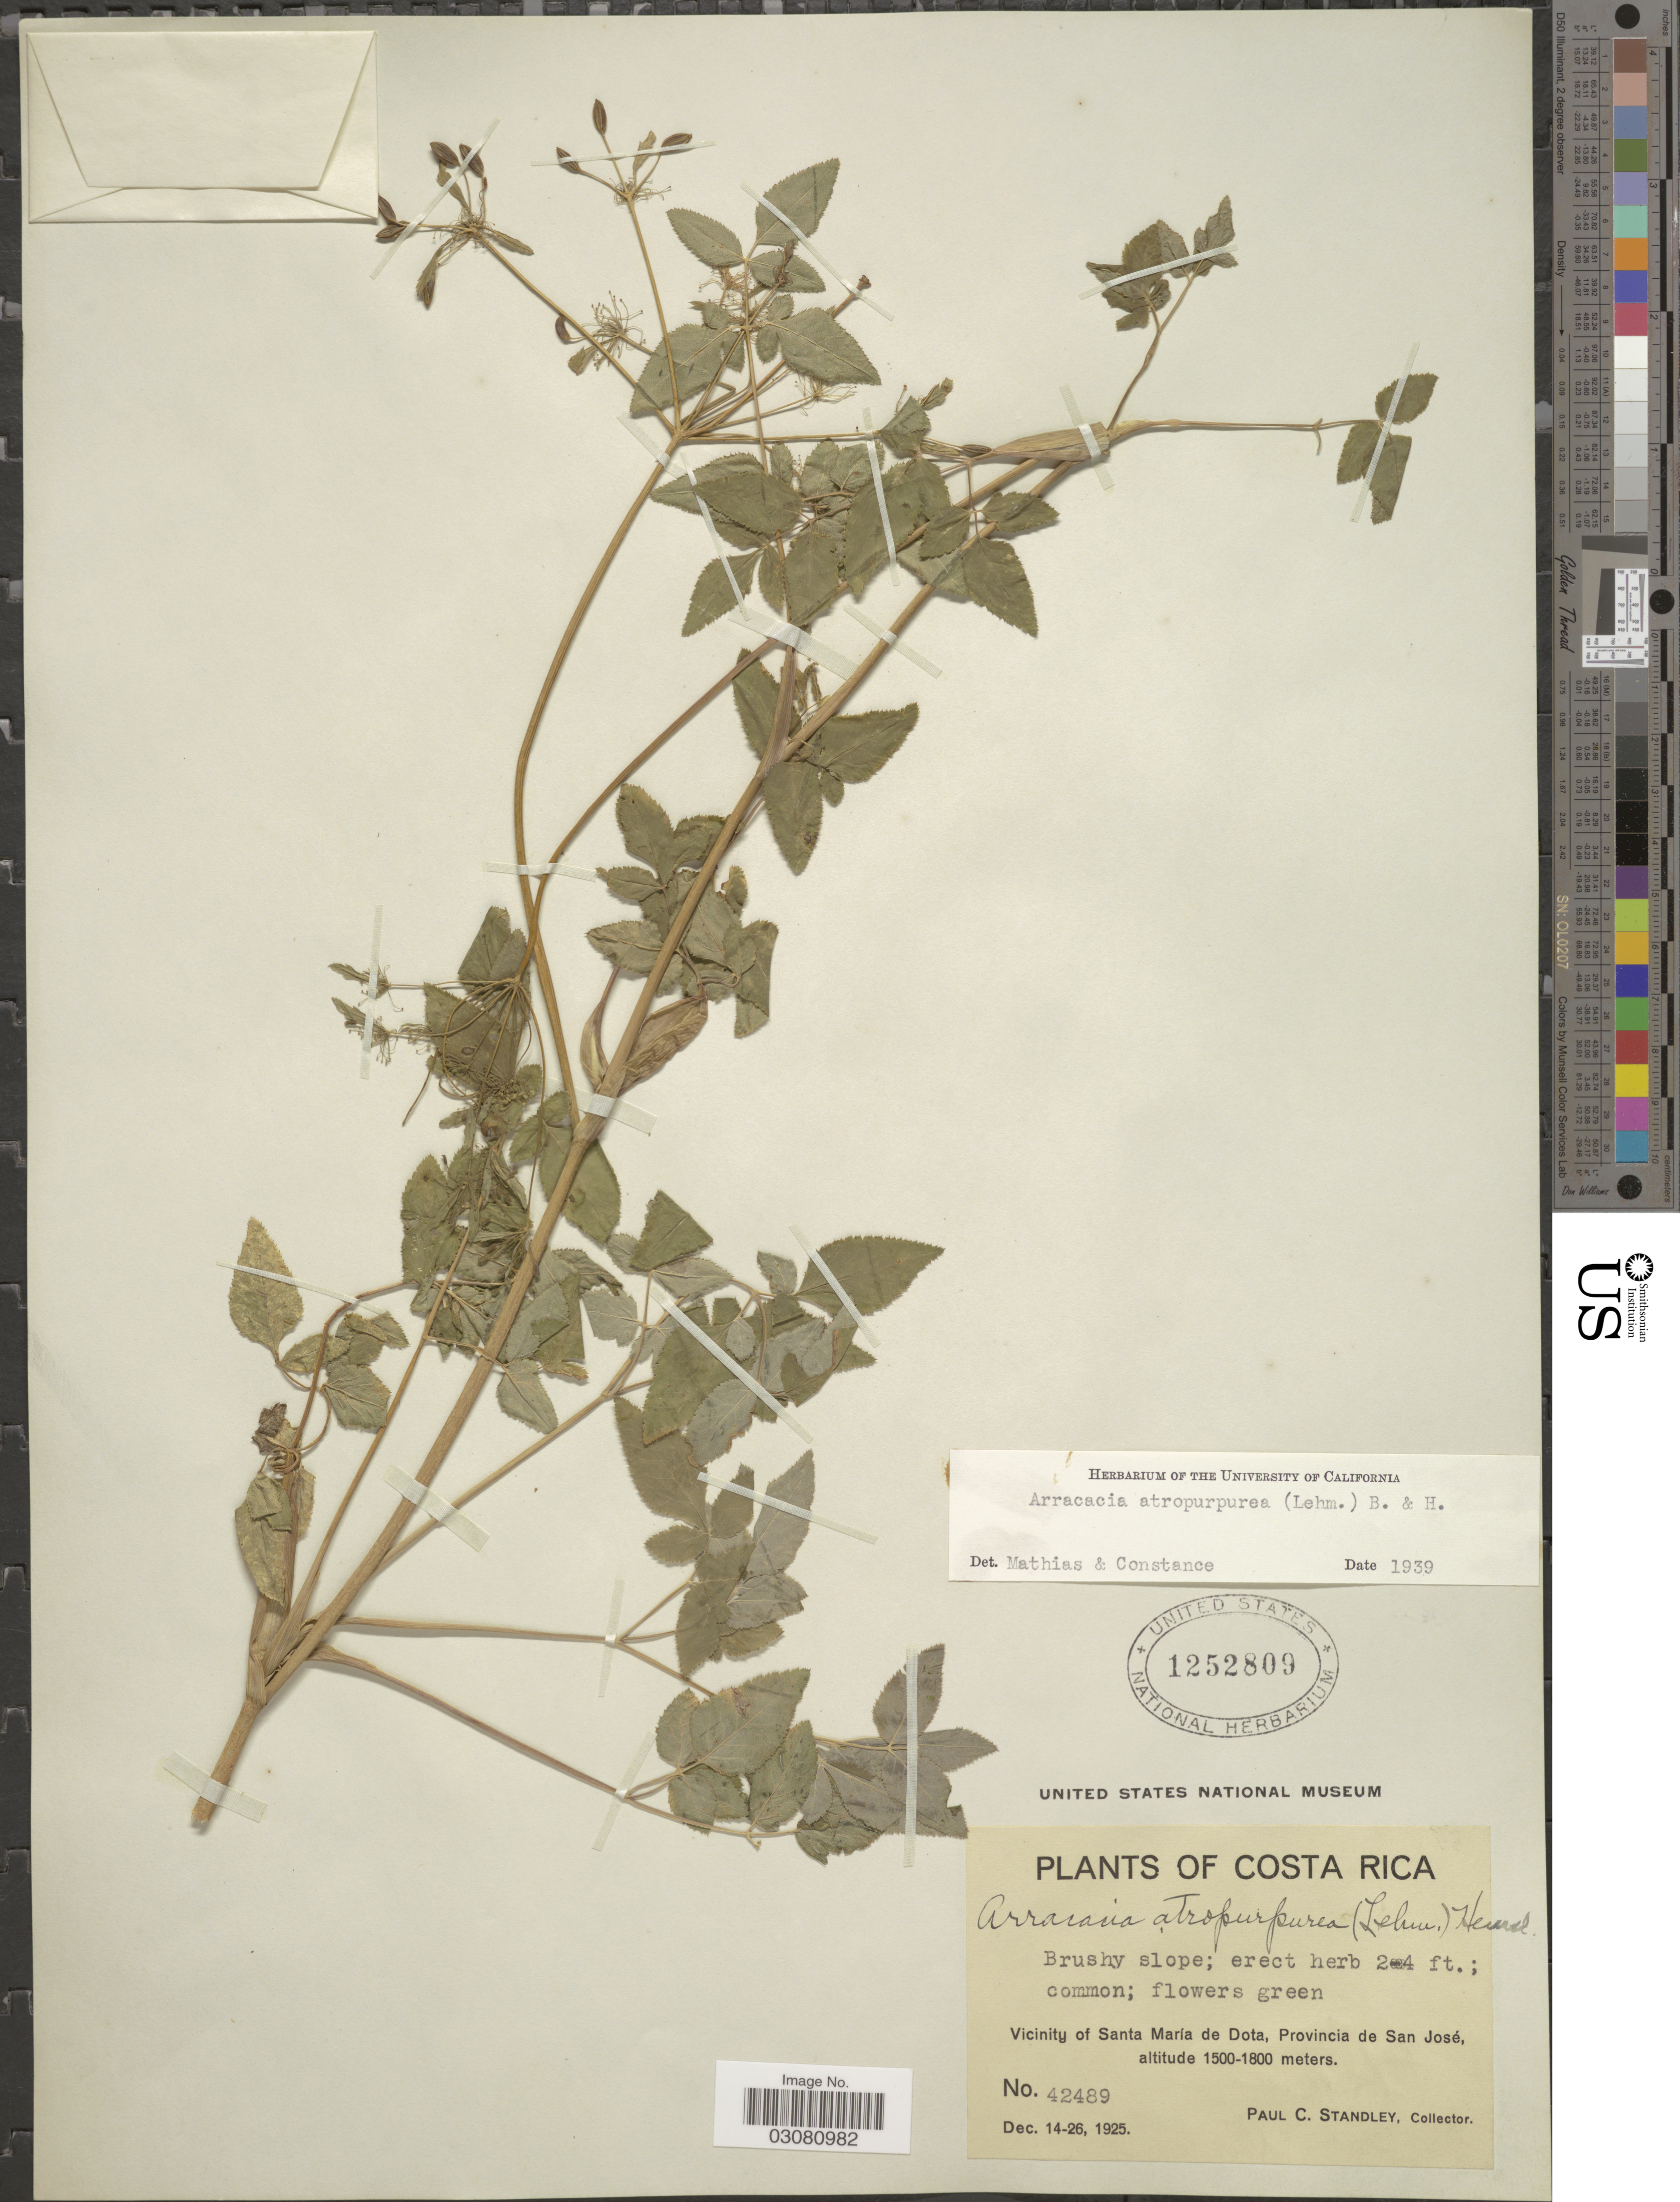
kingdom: Plantae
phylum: Tracheophyta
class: Magnoliopsida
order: Apiales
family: Apiaceae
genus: Arracacia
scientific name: Arracacia atropurpurea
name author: (Lehm.) Benth. & Hook. f. ex Hemsl.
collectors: P. C. Standley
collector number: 42489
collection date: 1925-12-14/1925-12-26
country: Costa Rica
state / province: San José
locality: Vicinity of Santa María de Dota.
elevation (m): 1500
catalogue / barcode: US 1252809